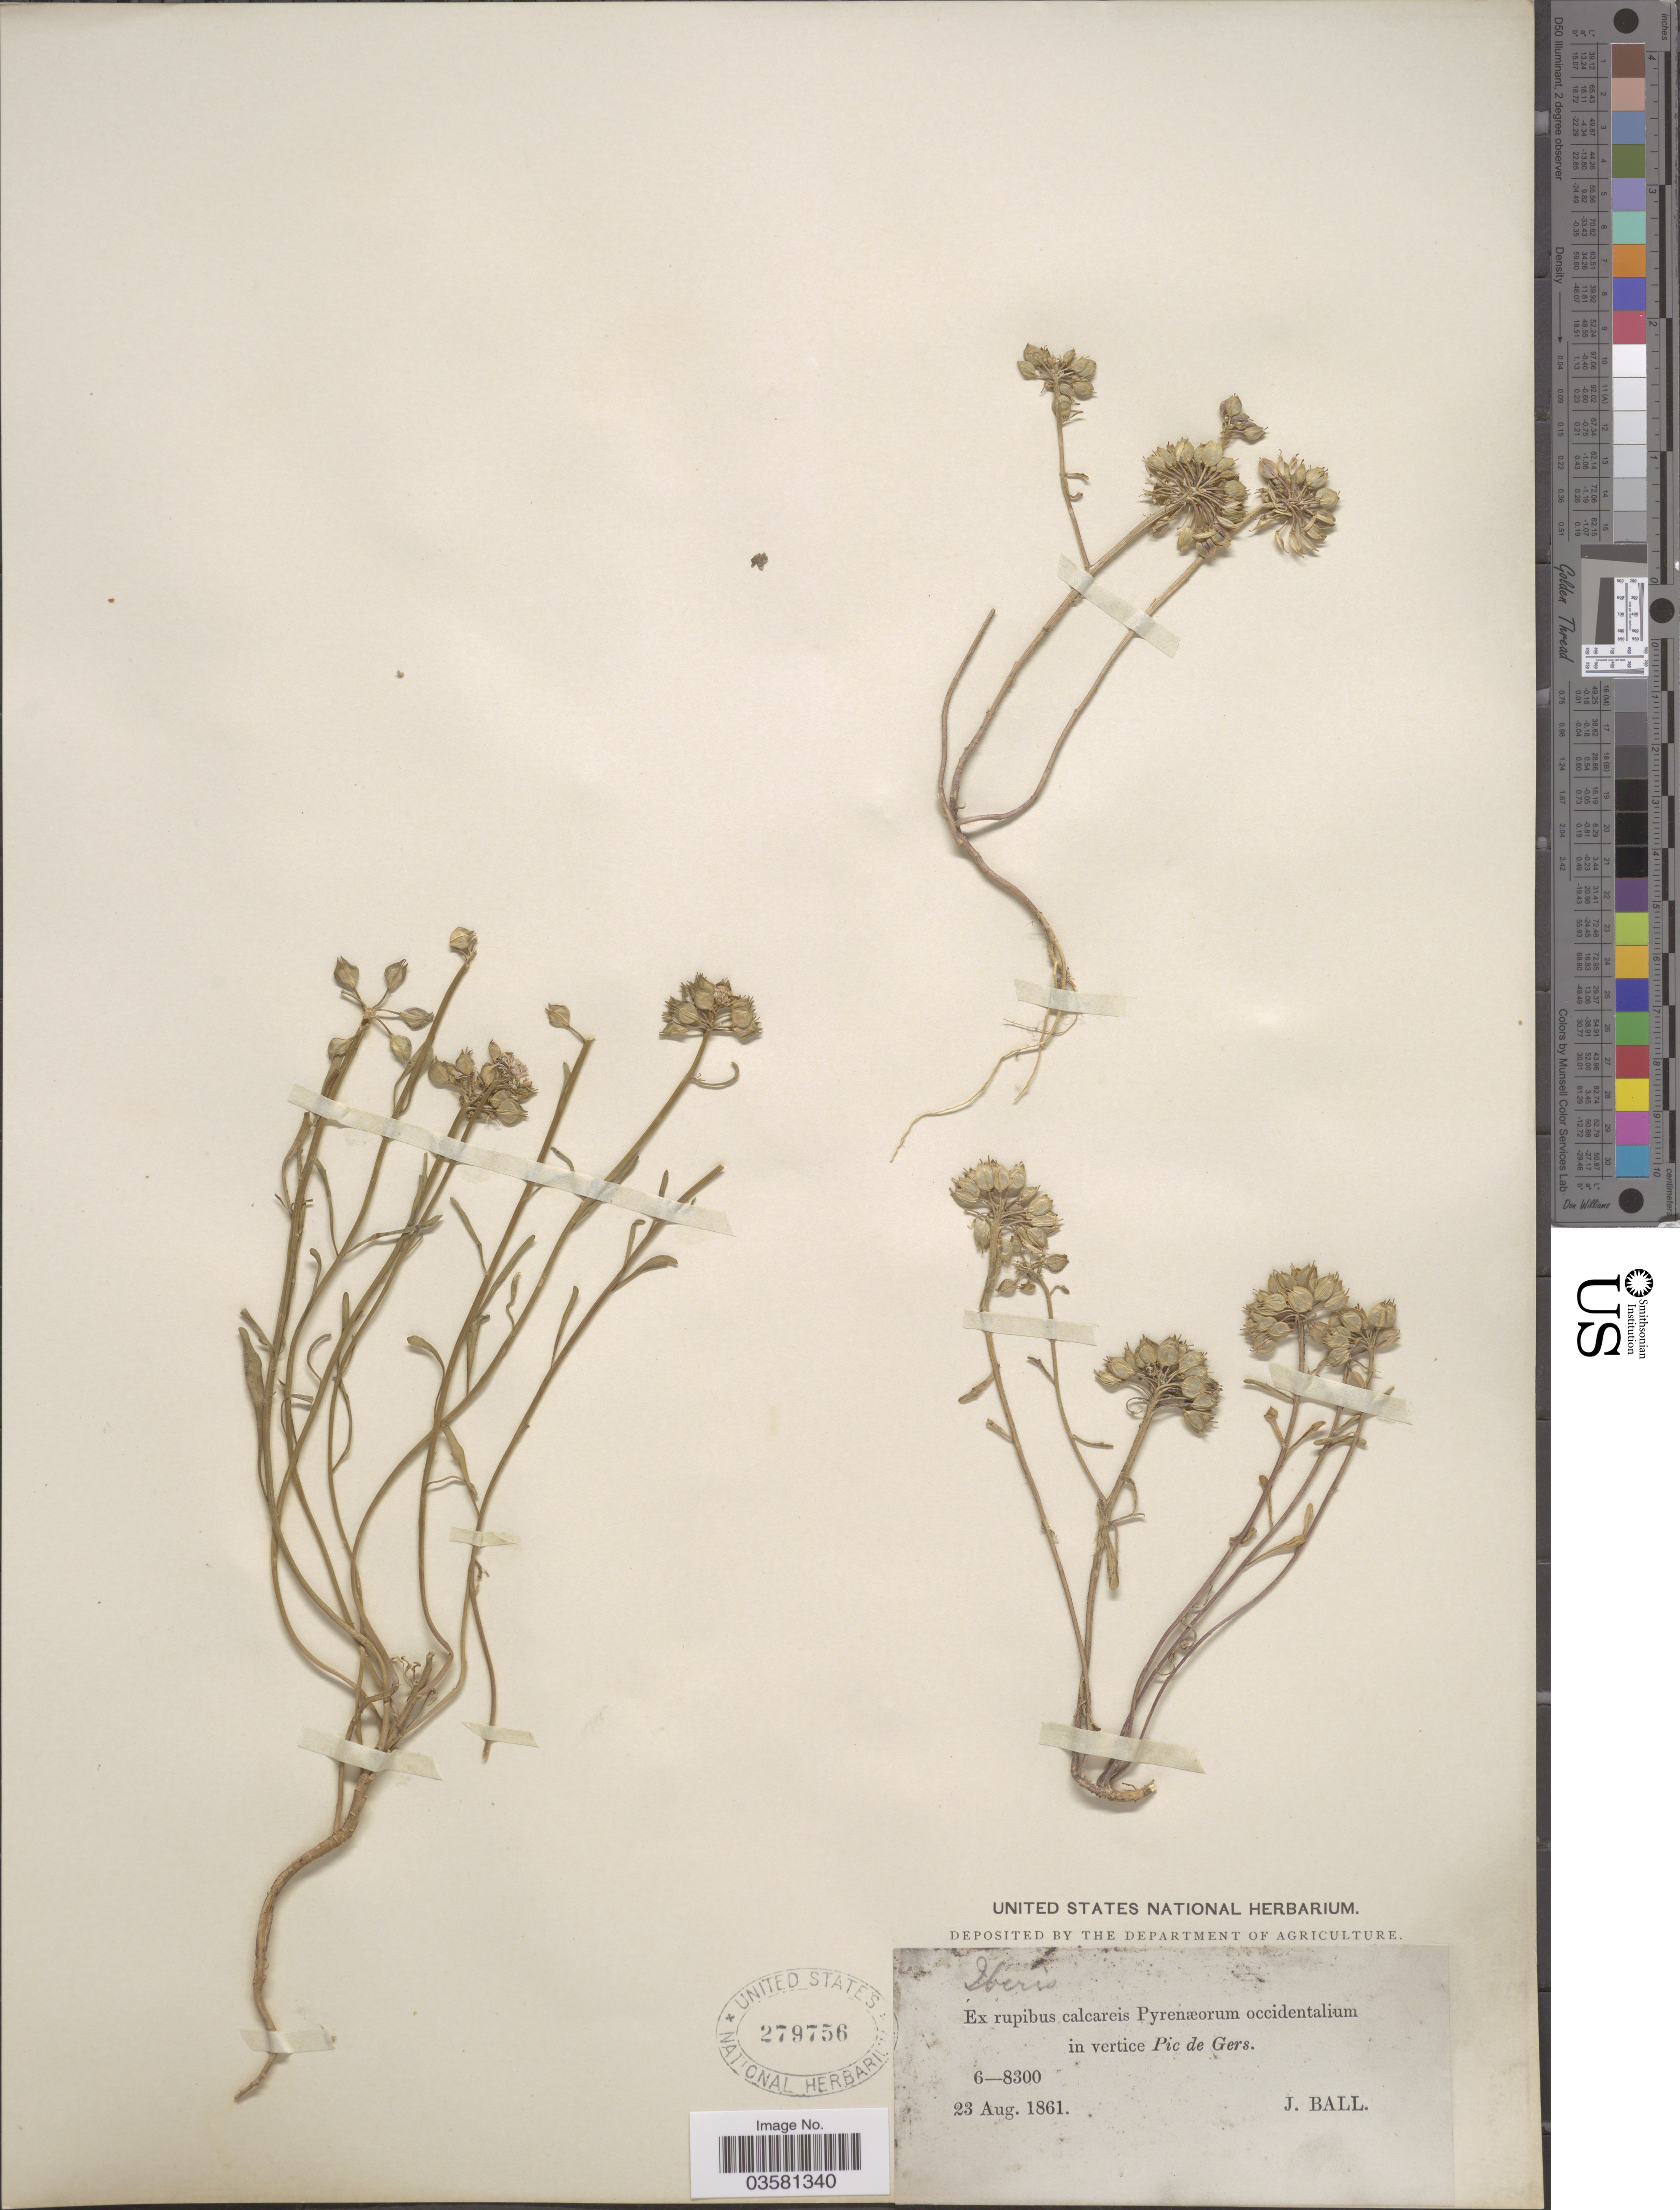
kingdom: Plantae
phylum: Tracheophyta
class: Magnoliopsida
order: Brassicales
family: Brassicaceae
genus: Iberis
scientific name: Iberis sp.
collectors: J. Ball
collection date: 1861-08-23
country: France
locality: Ex rupibus calcareis Pyrenæorum occidentalium in vertice Pic de Gers.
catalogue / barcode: US 279756